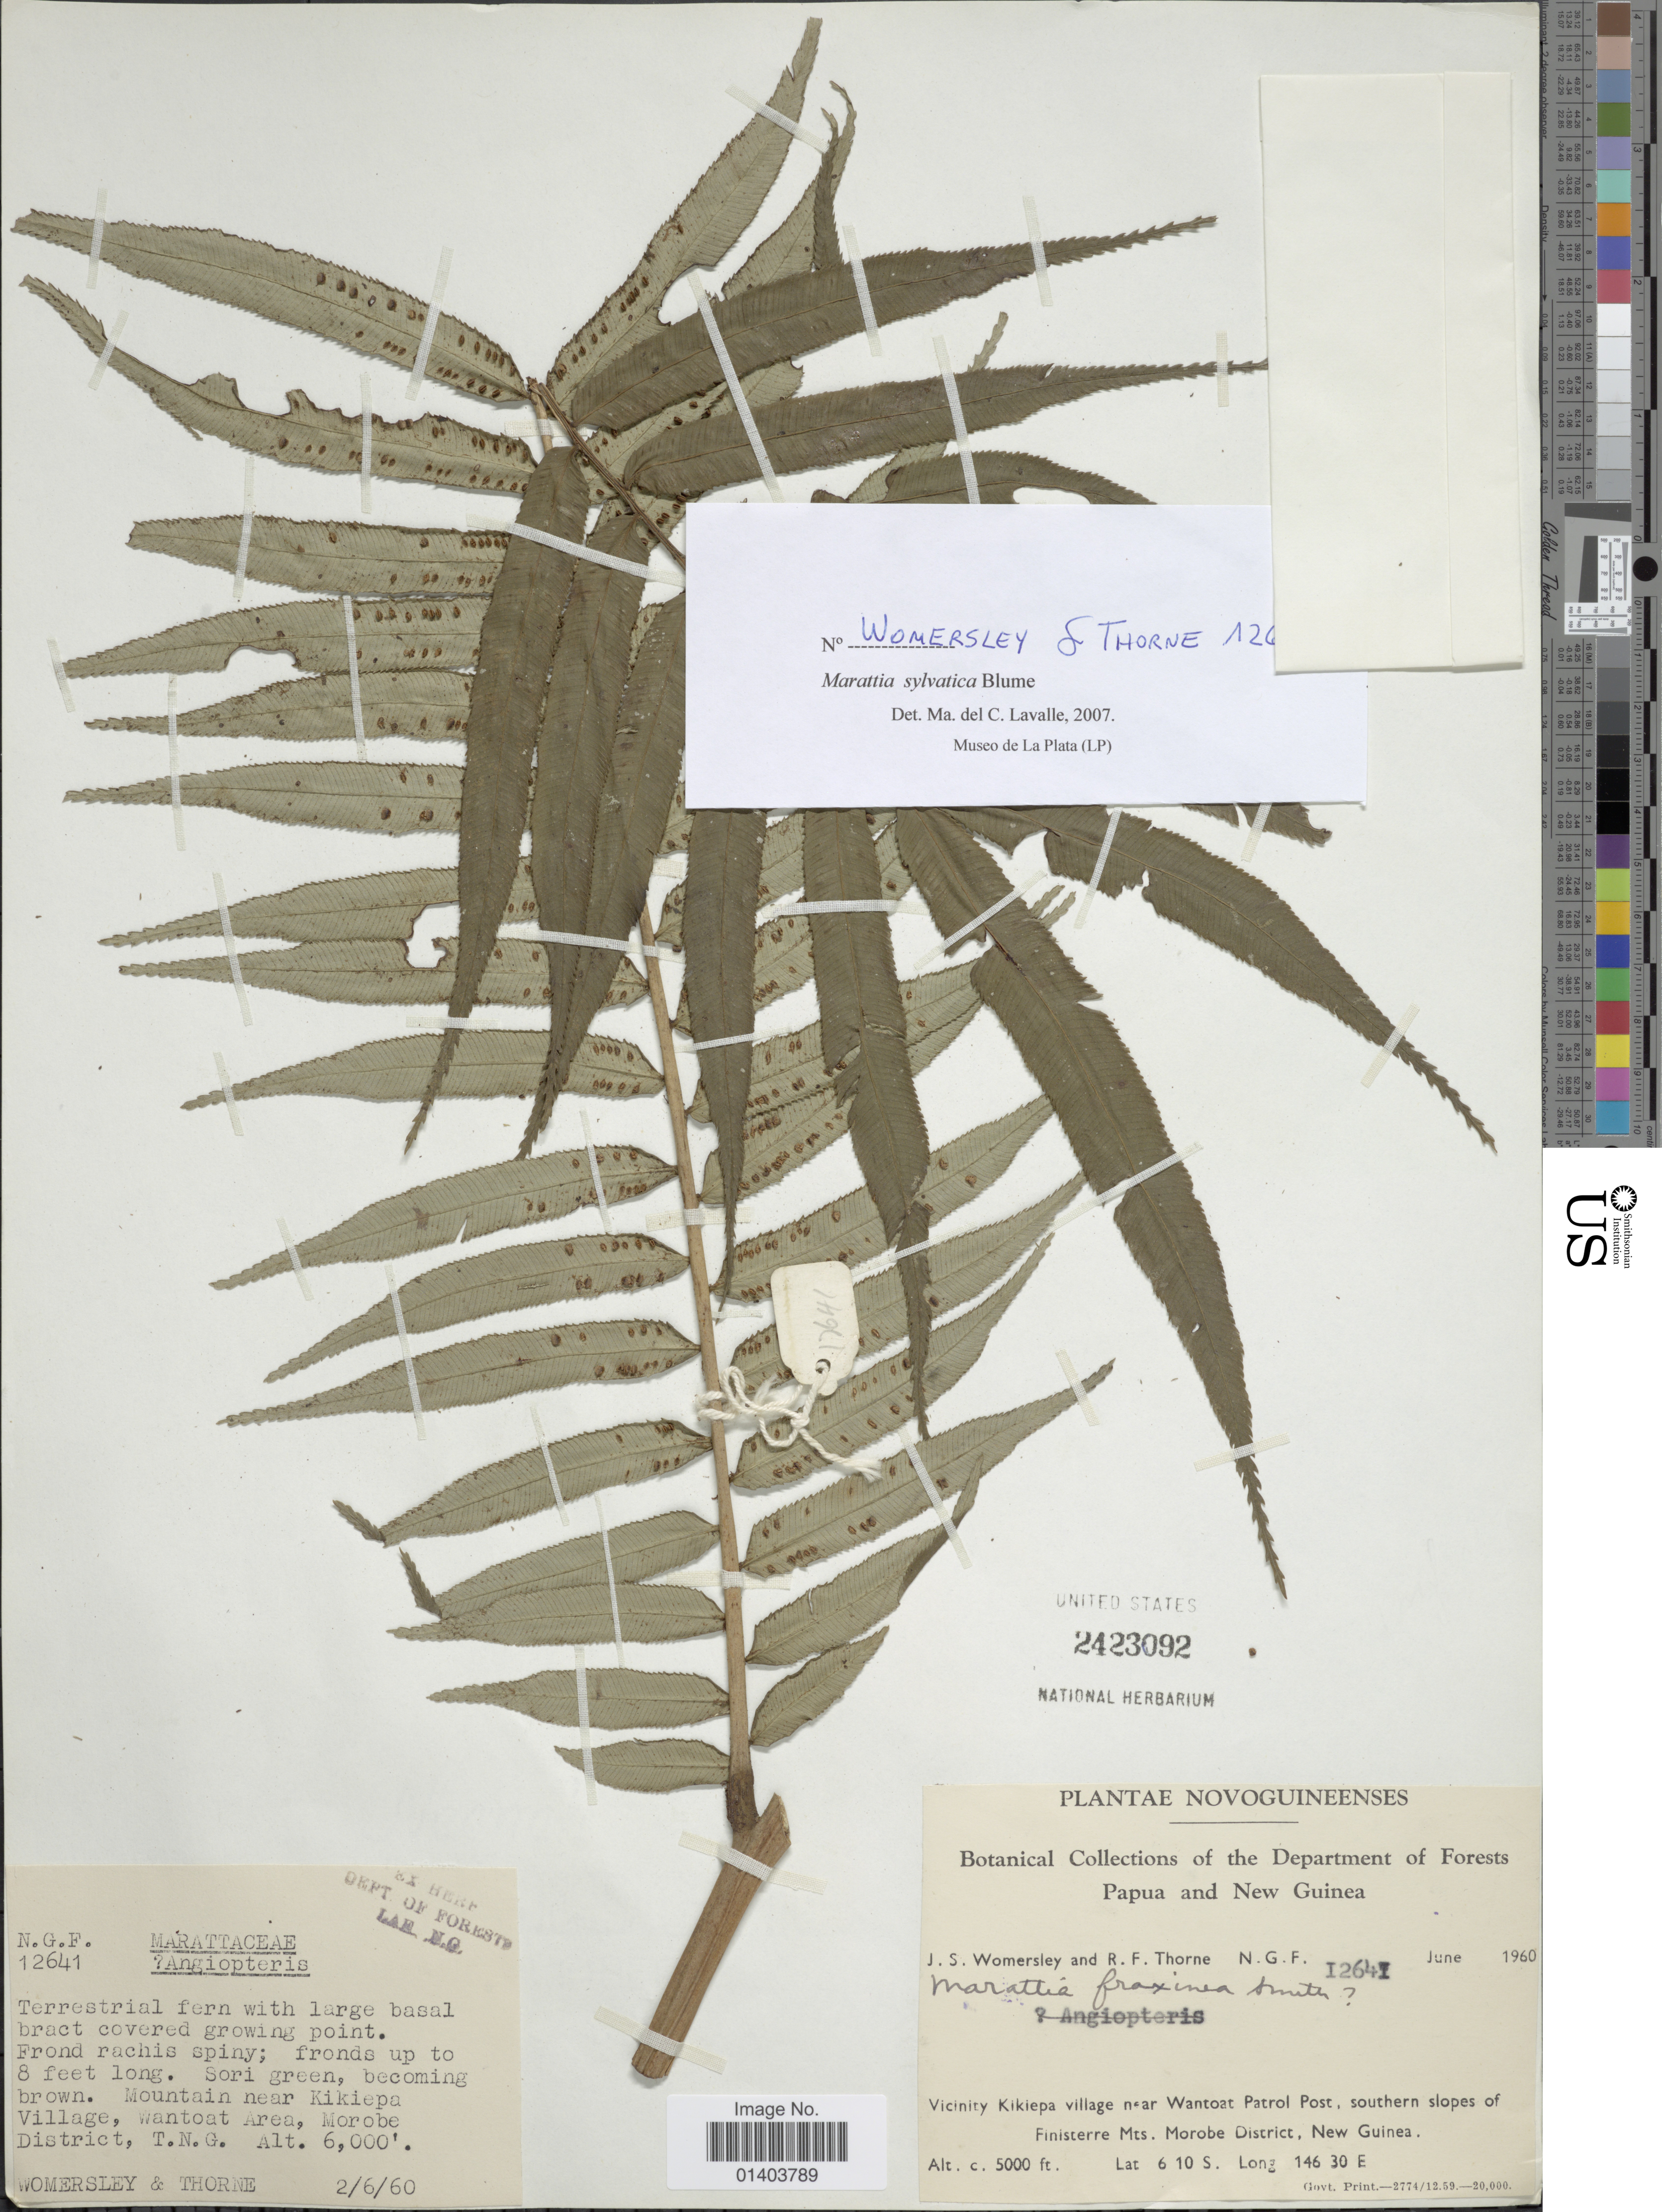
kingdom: Plantae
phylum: Tracheophyta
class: Polypodiopsida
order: Marattiales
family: Marattiaceae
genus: Ptisana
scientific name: Ptisana sylvatica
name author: (Blume) Murdock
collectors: J. S. Womersley & R. F. Thorne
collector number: N.G.F. 1264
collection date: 1960-06-02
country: Papua New Guinea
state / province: Morobe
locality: Vicinity Kikiepa village near Wantoat Patrol Post, southern slopes of Finisterre Mts Morobe District, New Guinea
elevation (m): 1524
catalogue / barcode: US 2423092